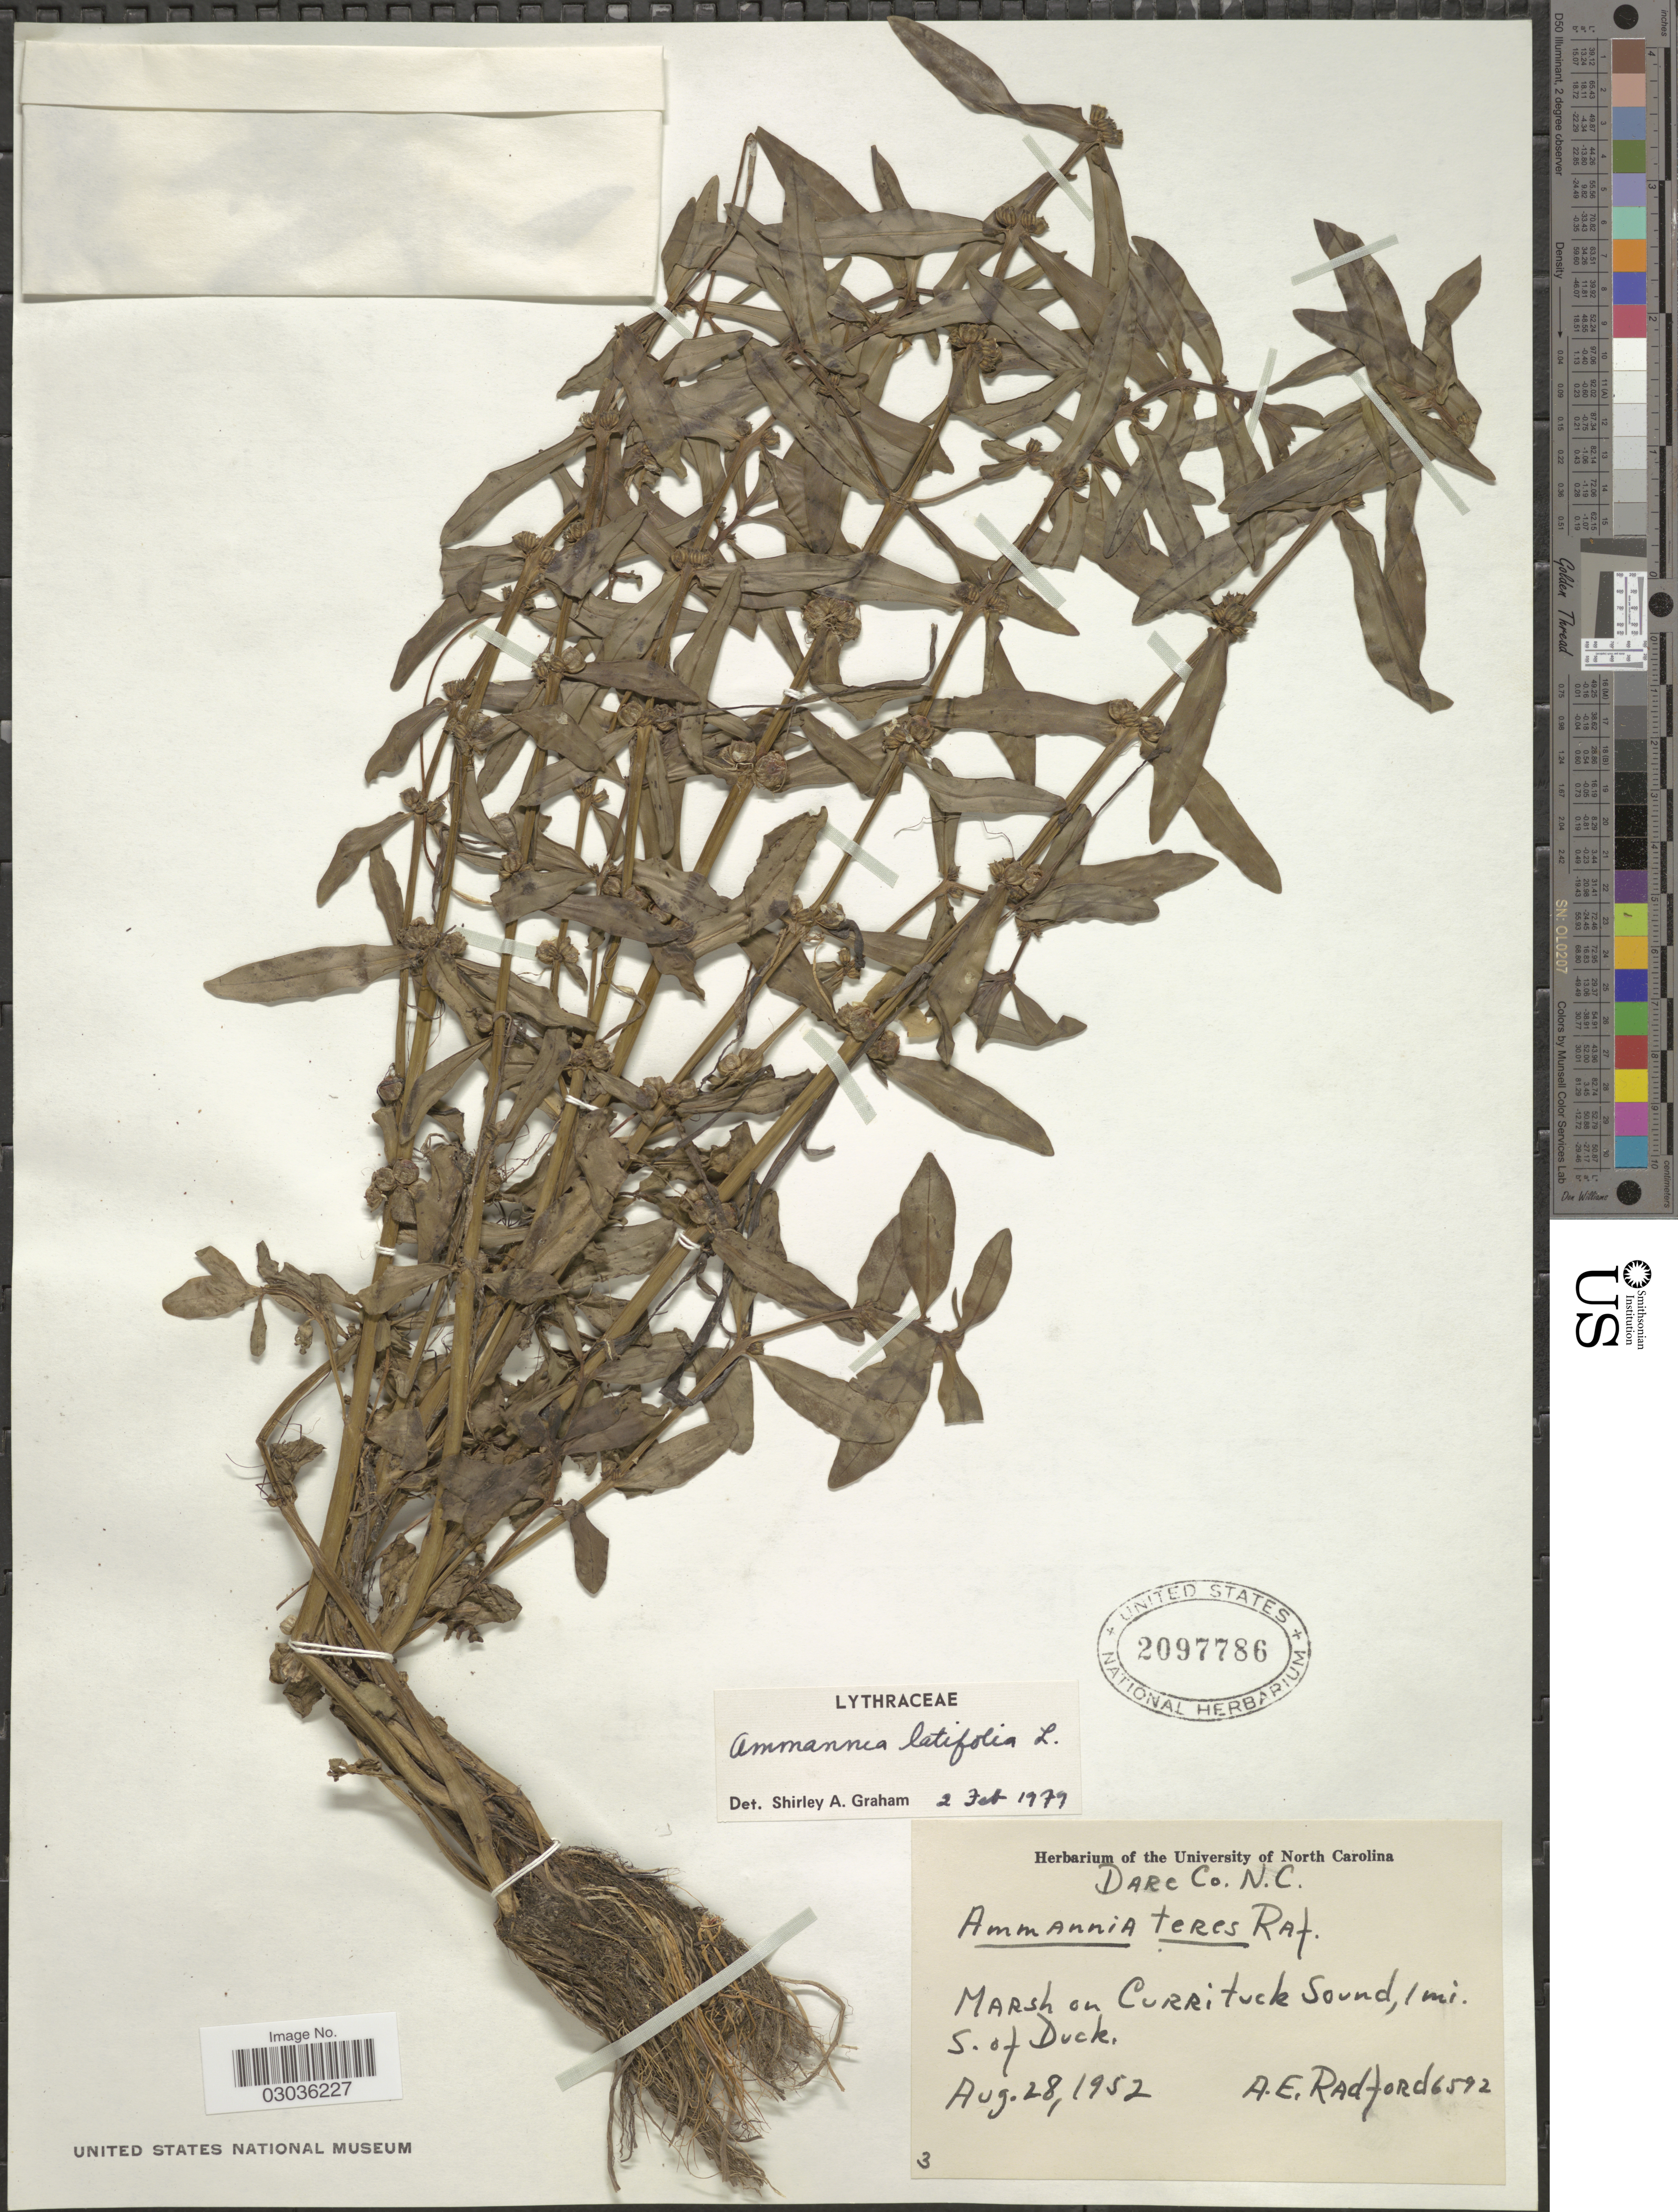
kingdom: Plantae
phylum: Tracheophyta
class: Magnoliopsida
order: Myrtales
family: Lythraceae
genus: Ammannia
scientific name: Ammannia latifolia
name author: L.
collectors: A. E. Radford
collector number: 3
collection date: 1952-08-28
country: United States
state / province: North Carolina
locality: Dare Co., Marsh on Currituck Sound, 1 mi. S. of Duck.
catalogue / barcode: US 2097786